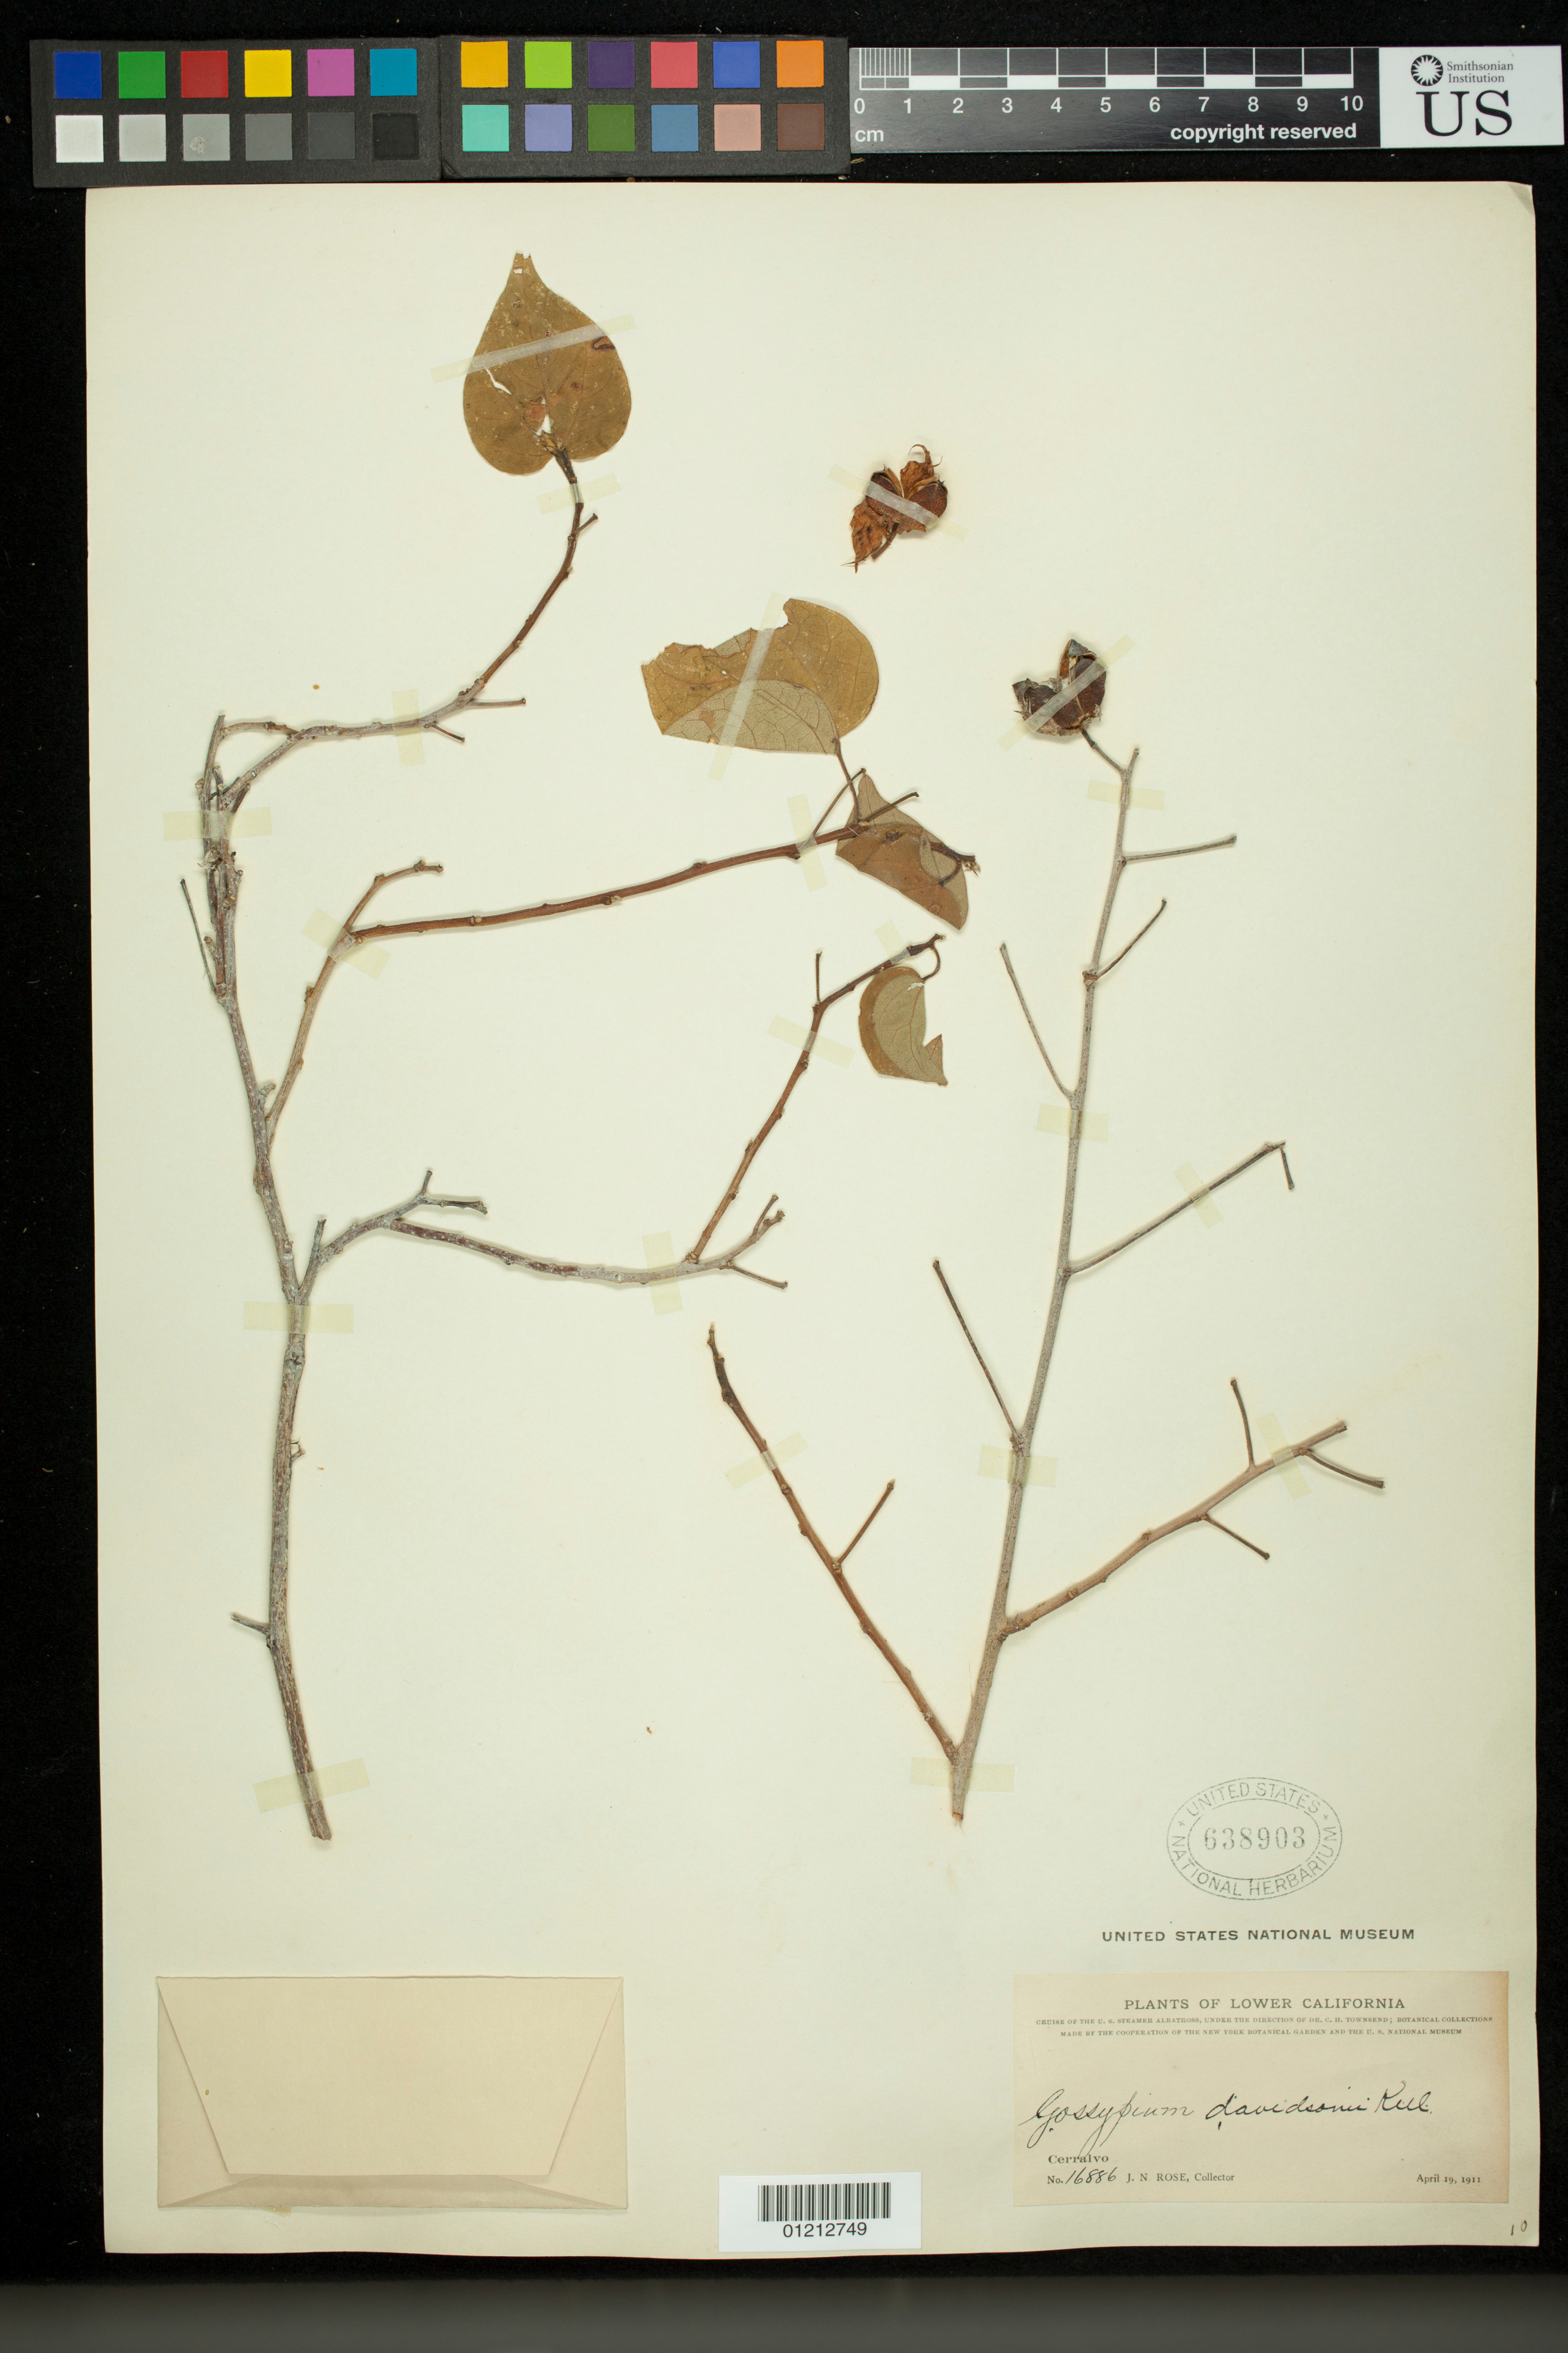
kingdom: Plantae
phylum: Tracheophyta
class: Magnoliopsida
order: Malvales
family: Malvaceae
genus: Gossypium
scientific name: Gossypium davidsonii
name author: Kellogg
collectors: J. N. Rose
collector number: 16886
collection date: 1911-04-19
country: Mexico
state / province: Baja California Sur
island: Jacques Cousteau [Cerralvo]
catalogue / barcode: US 638903